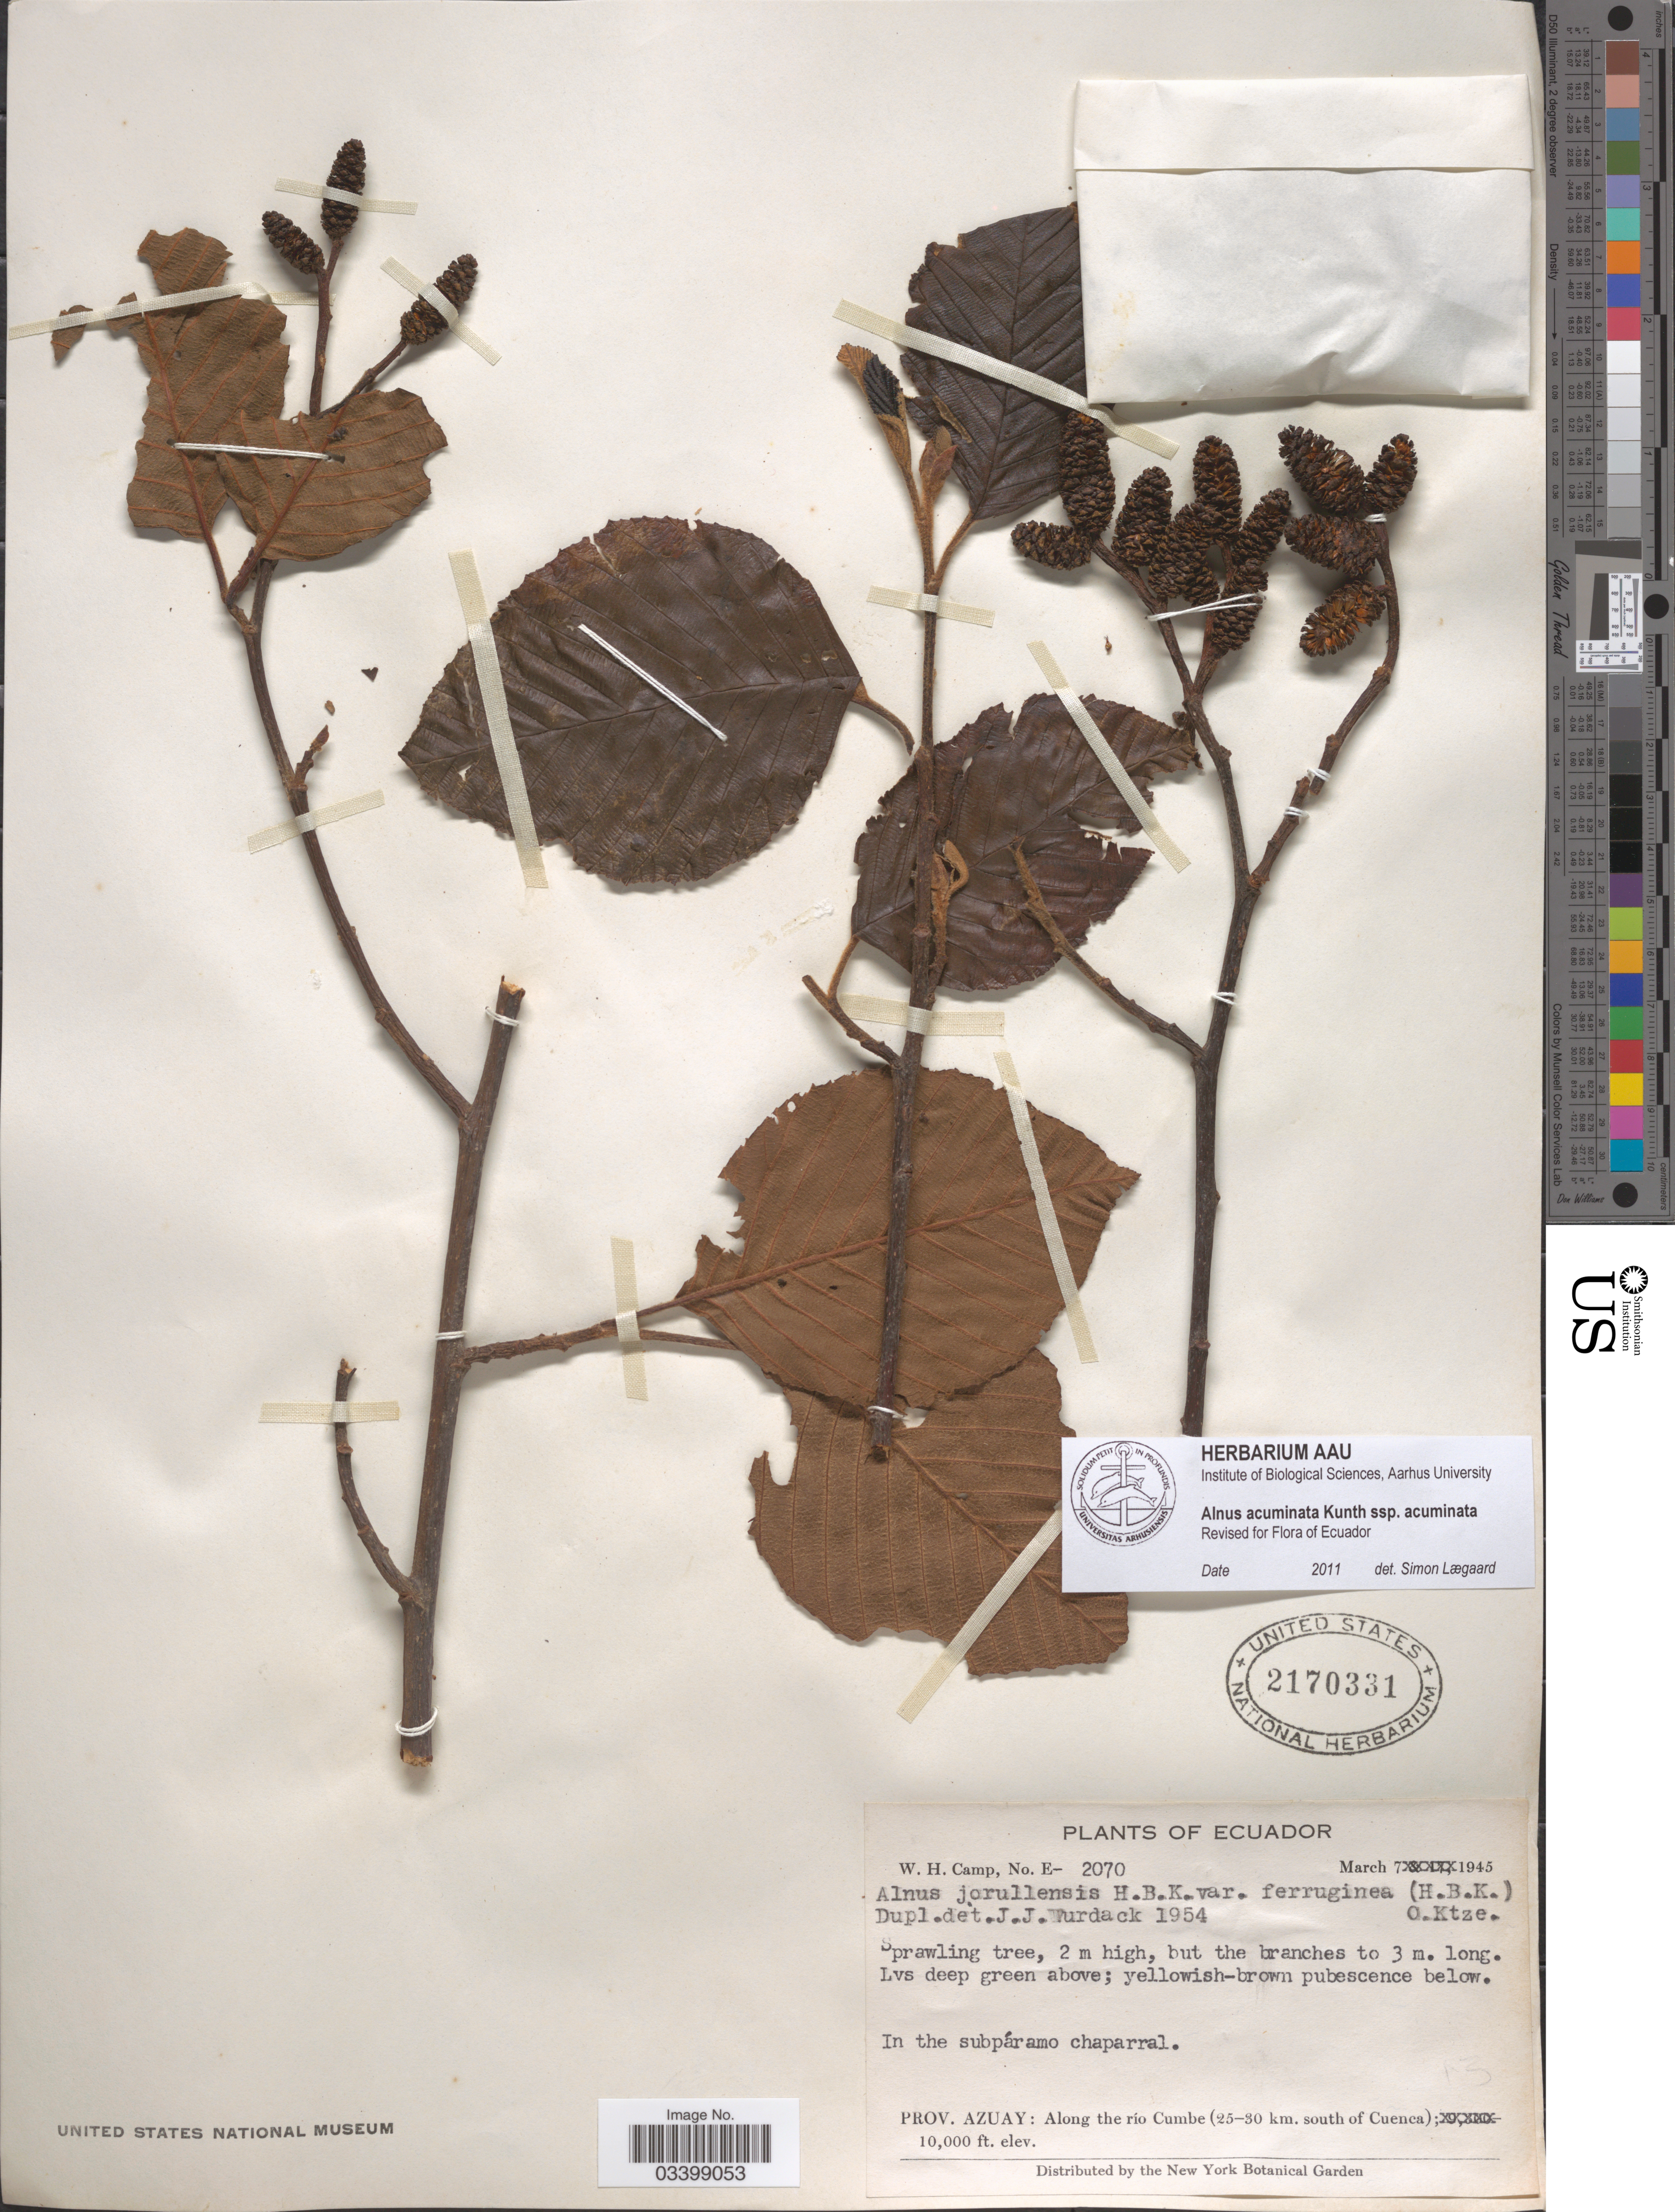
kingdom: Plantae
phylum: Tracheophyta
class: Magnoliopsida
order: Fagales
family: Betulaceae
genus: Alnus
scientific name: Alnus acuminata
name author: Kunth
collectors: W. H. Camp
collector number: E- 2070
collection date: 1945-03-07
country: Ecuador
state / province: Azuay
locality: Prov. Azuay: aLong the río Cumbe (25-30 km. south of Cuenca).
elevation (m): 3048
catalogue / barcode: US 2170331